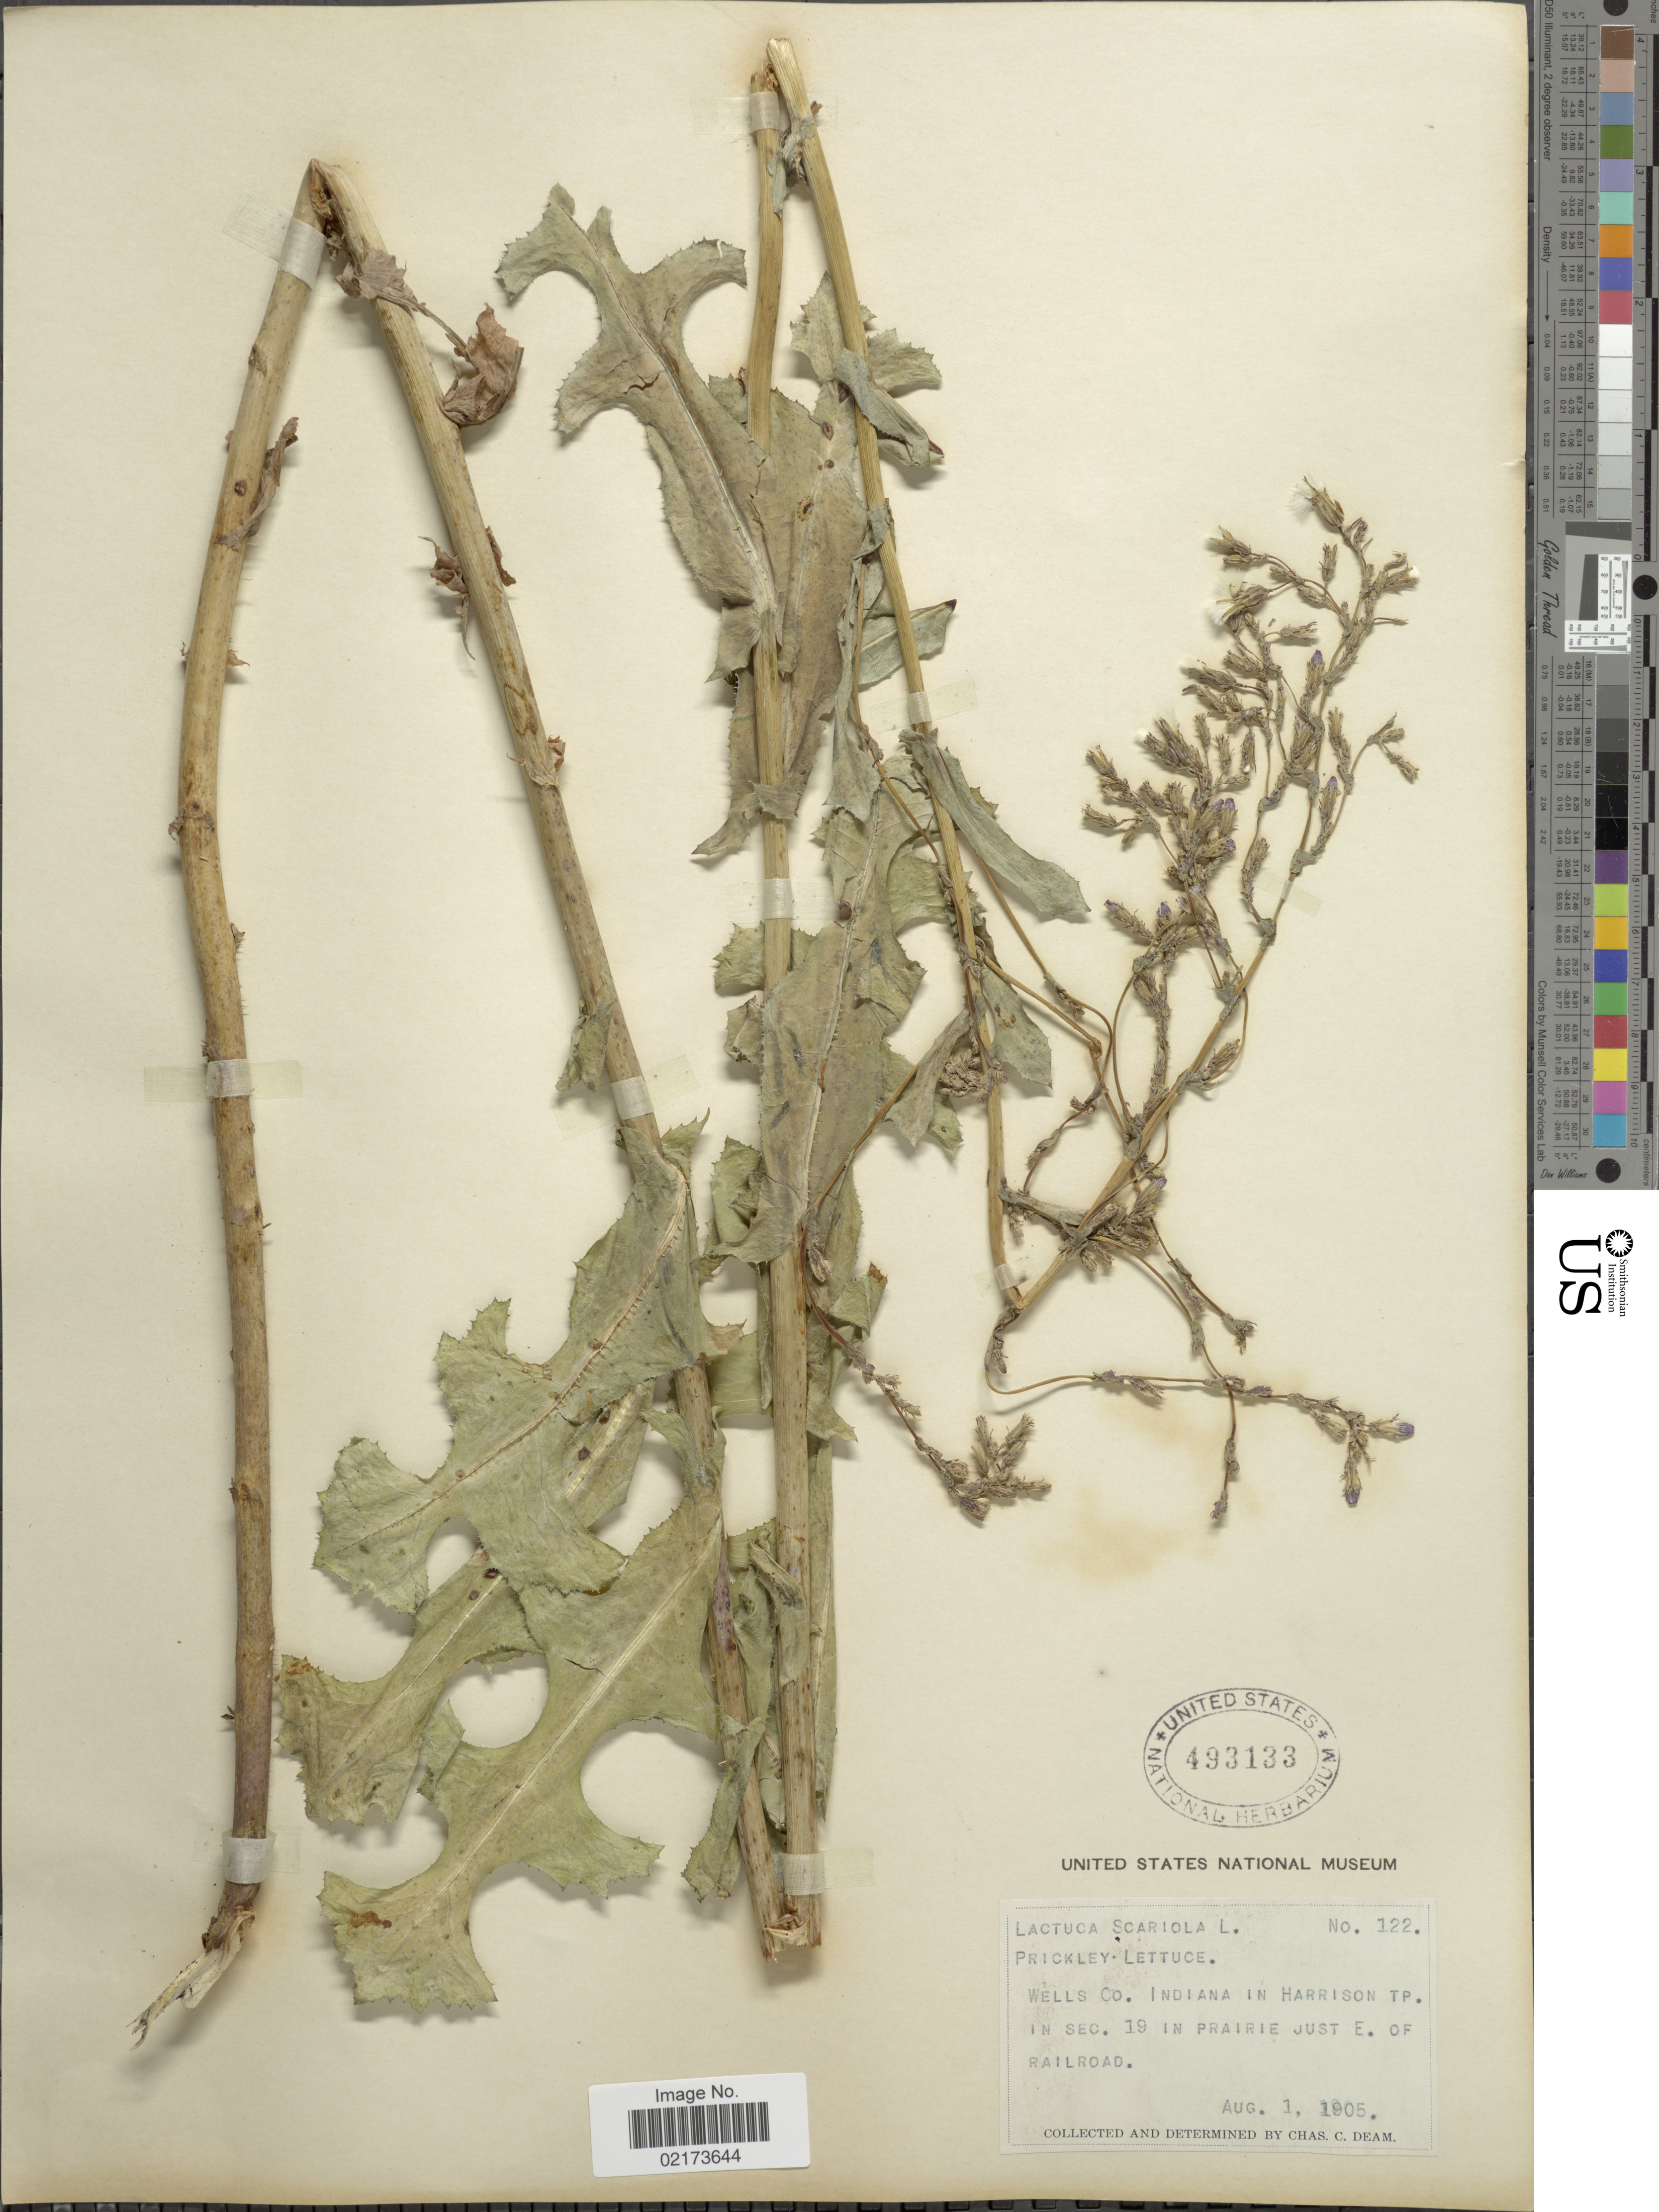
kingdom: Plantae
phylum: Tracheophyta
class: Magnoliopsida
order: Asterales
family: Asteraceae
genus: Lactuca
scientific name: Lactuca serriola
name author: L.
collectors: C. C. Deam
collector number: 122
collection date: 1905-08-01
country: United States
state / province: Indiana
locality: Wells Co., Harrison TP., in Sec. 19 in prairie just E. of Railroad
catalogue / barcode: US 493133